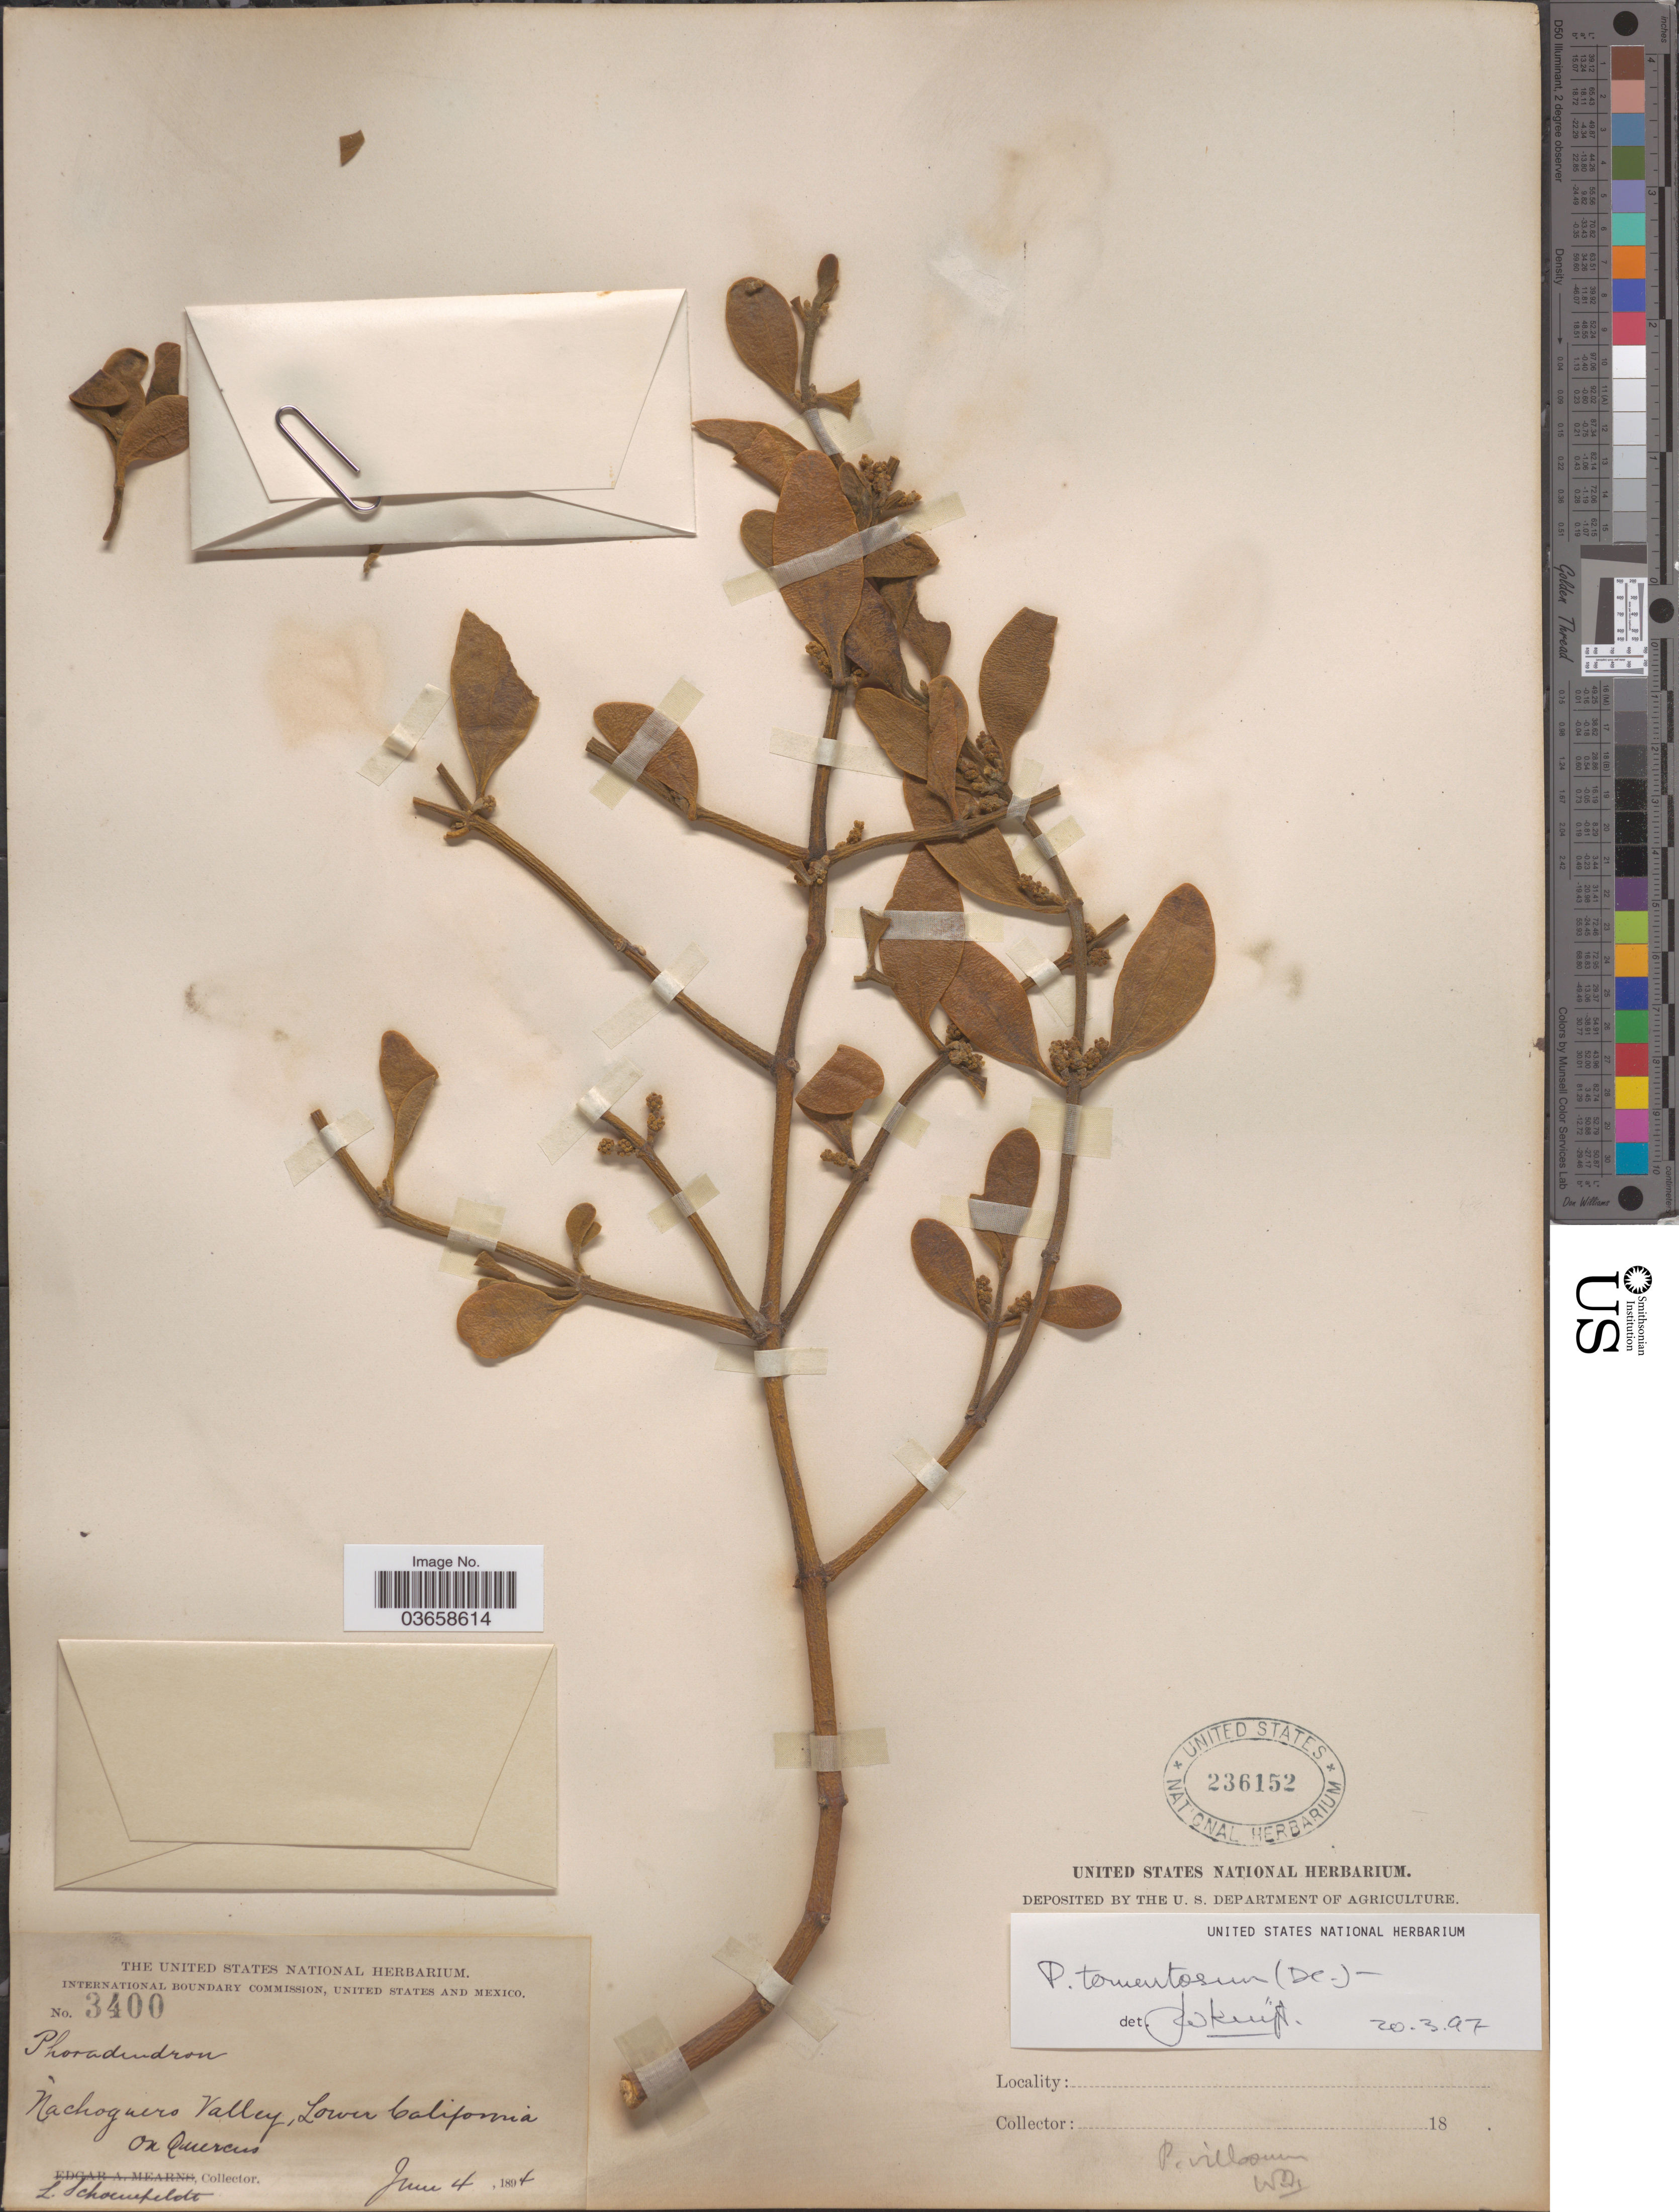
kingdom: Plantae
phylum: Tracheophyta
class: Magnoliopsida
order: Santalales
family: Viscaceae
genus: Phoradendron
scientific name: Phoradendron tomentosum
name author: DC.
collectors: L. Schoenefeldt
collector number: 3400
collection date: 1894-06-04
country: Mexico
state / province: Baja California Norte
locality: Nachoguero Valley, Lower California.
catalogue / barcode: US 236152